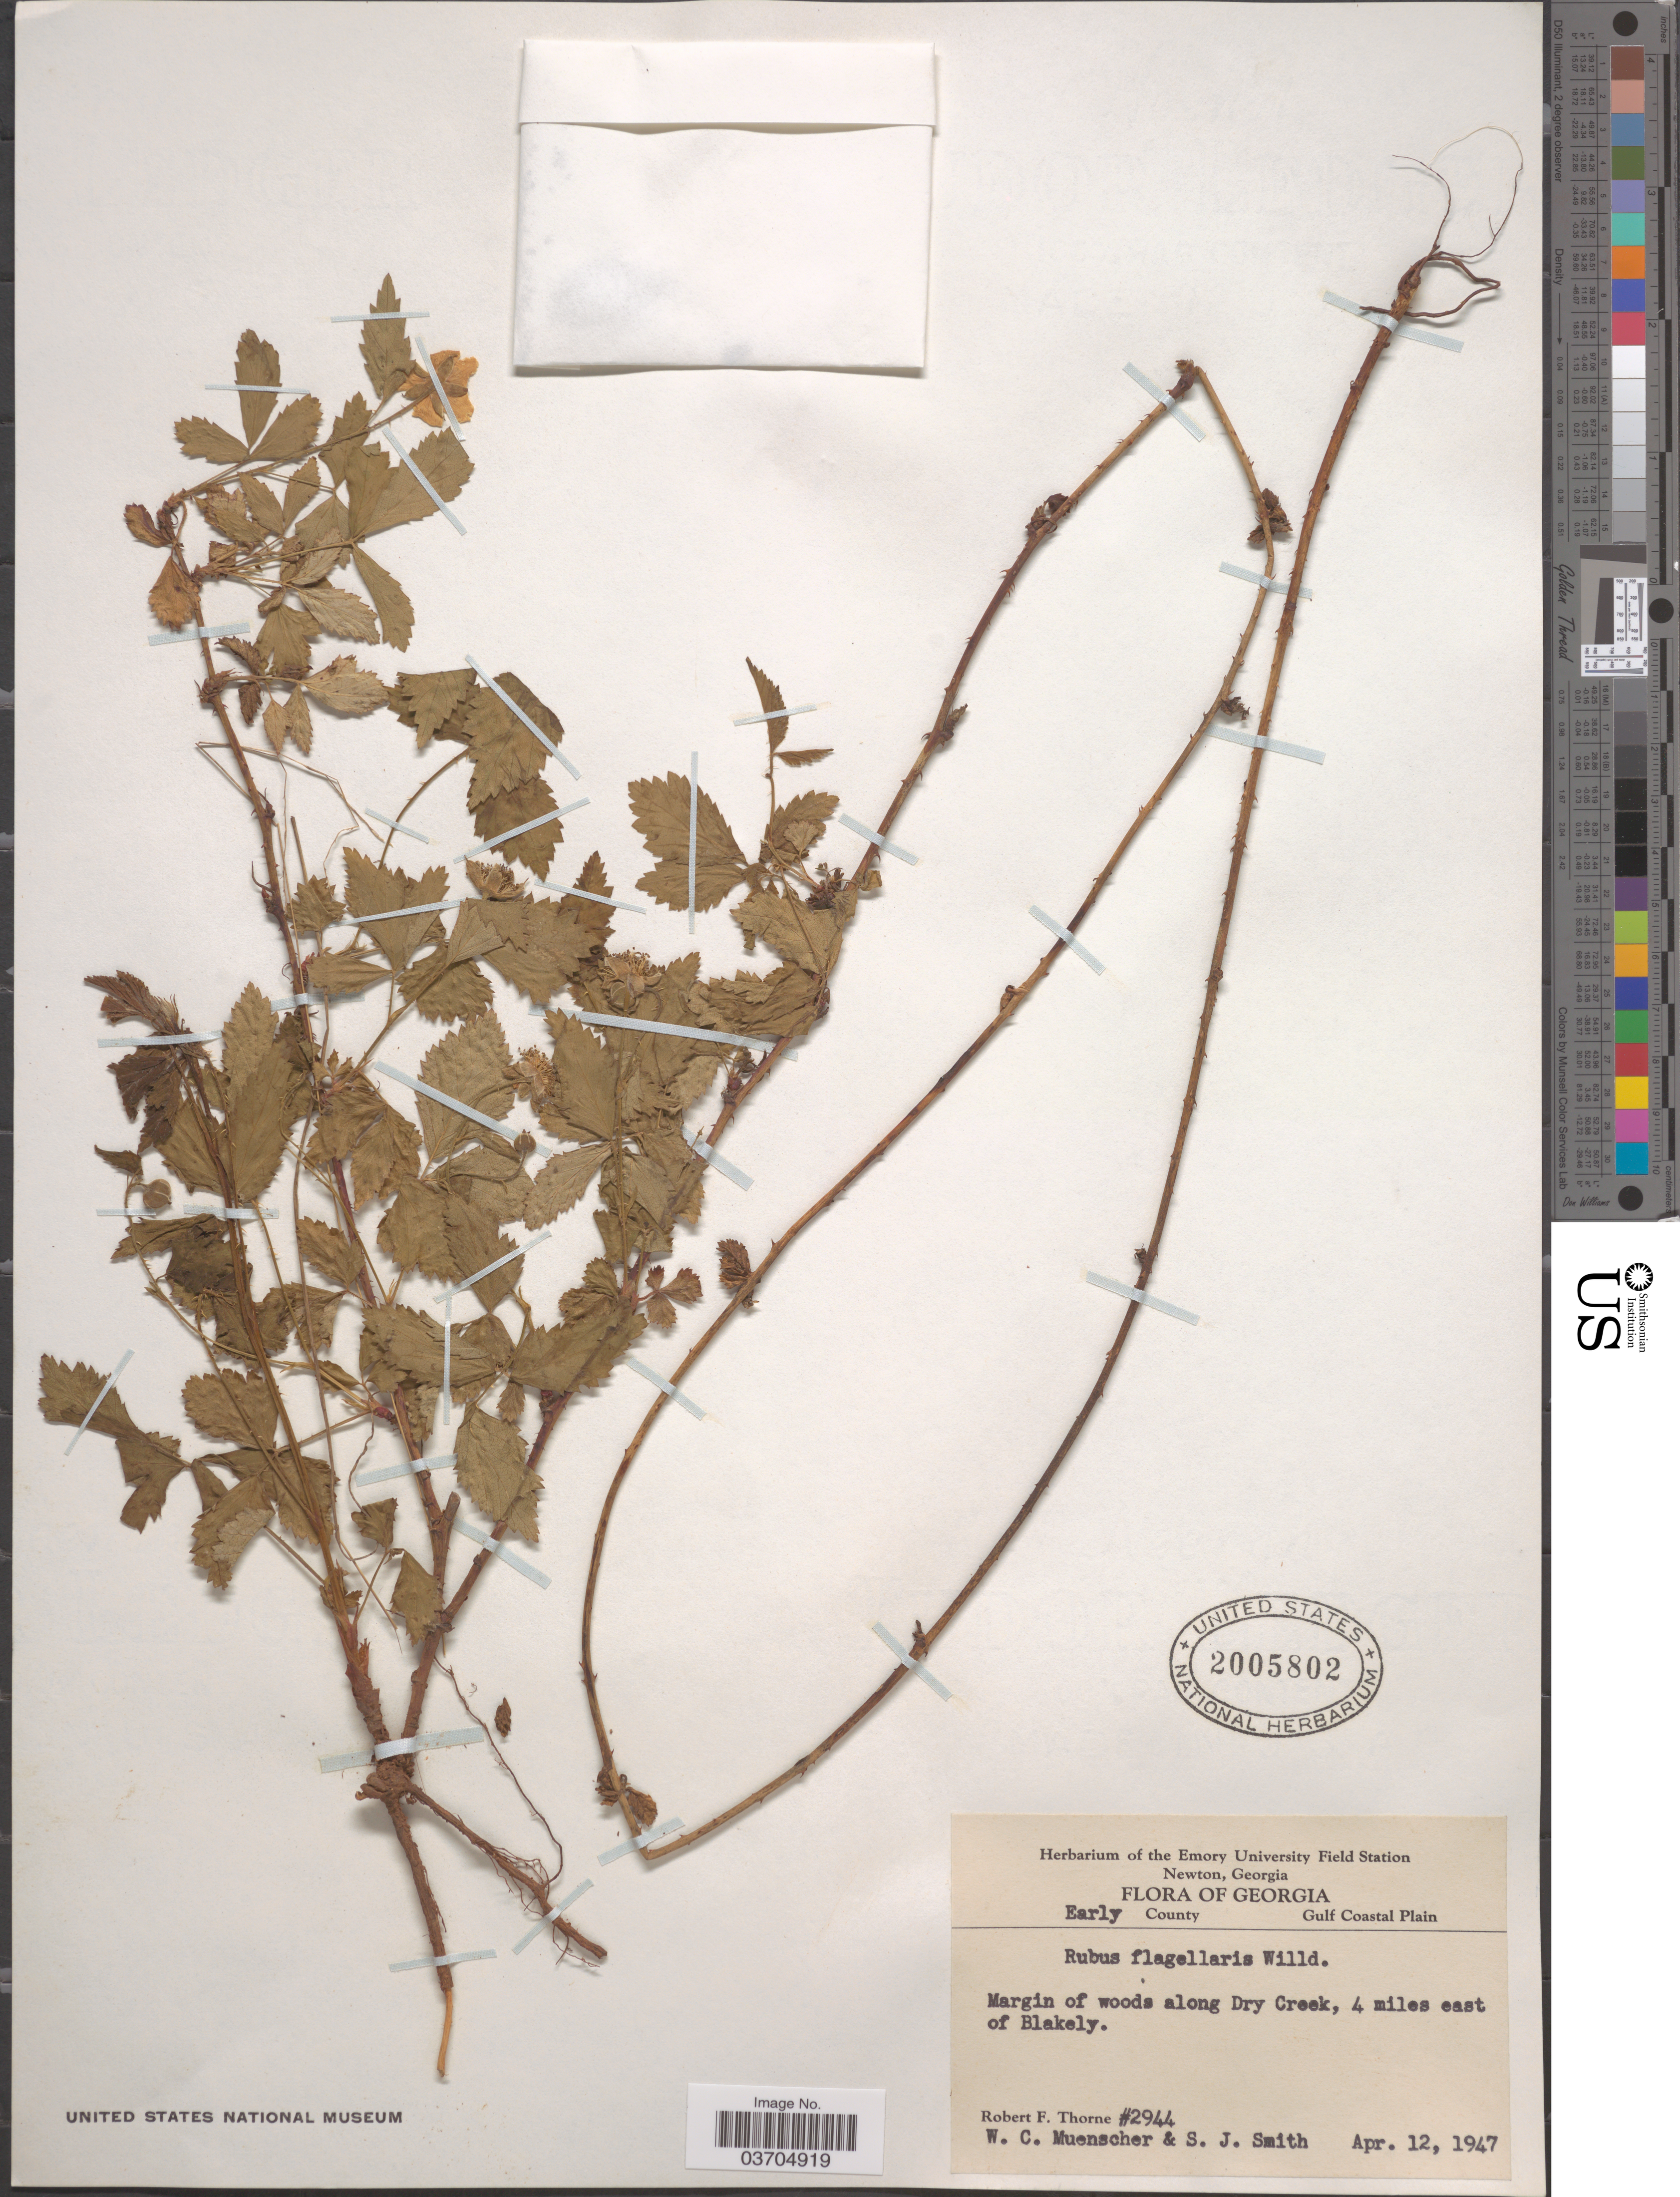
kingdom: Plantae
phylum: Tracheophyta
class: Magnoliopsida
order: Rosales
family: Rosaceae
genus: Rubus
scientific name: Rubus flagellaris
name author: Willd.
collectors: R. F. Thorne, W. Muenscher & S. Smith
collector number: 2944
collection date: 1947-04-12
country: United States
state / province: Georgia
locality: Early County. Gulf Coastal Plain. Margin of woods along Dry Creek, 4 miles east of Blakely.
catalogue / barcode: US 2005802